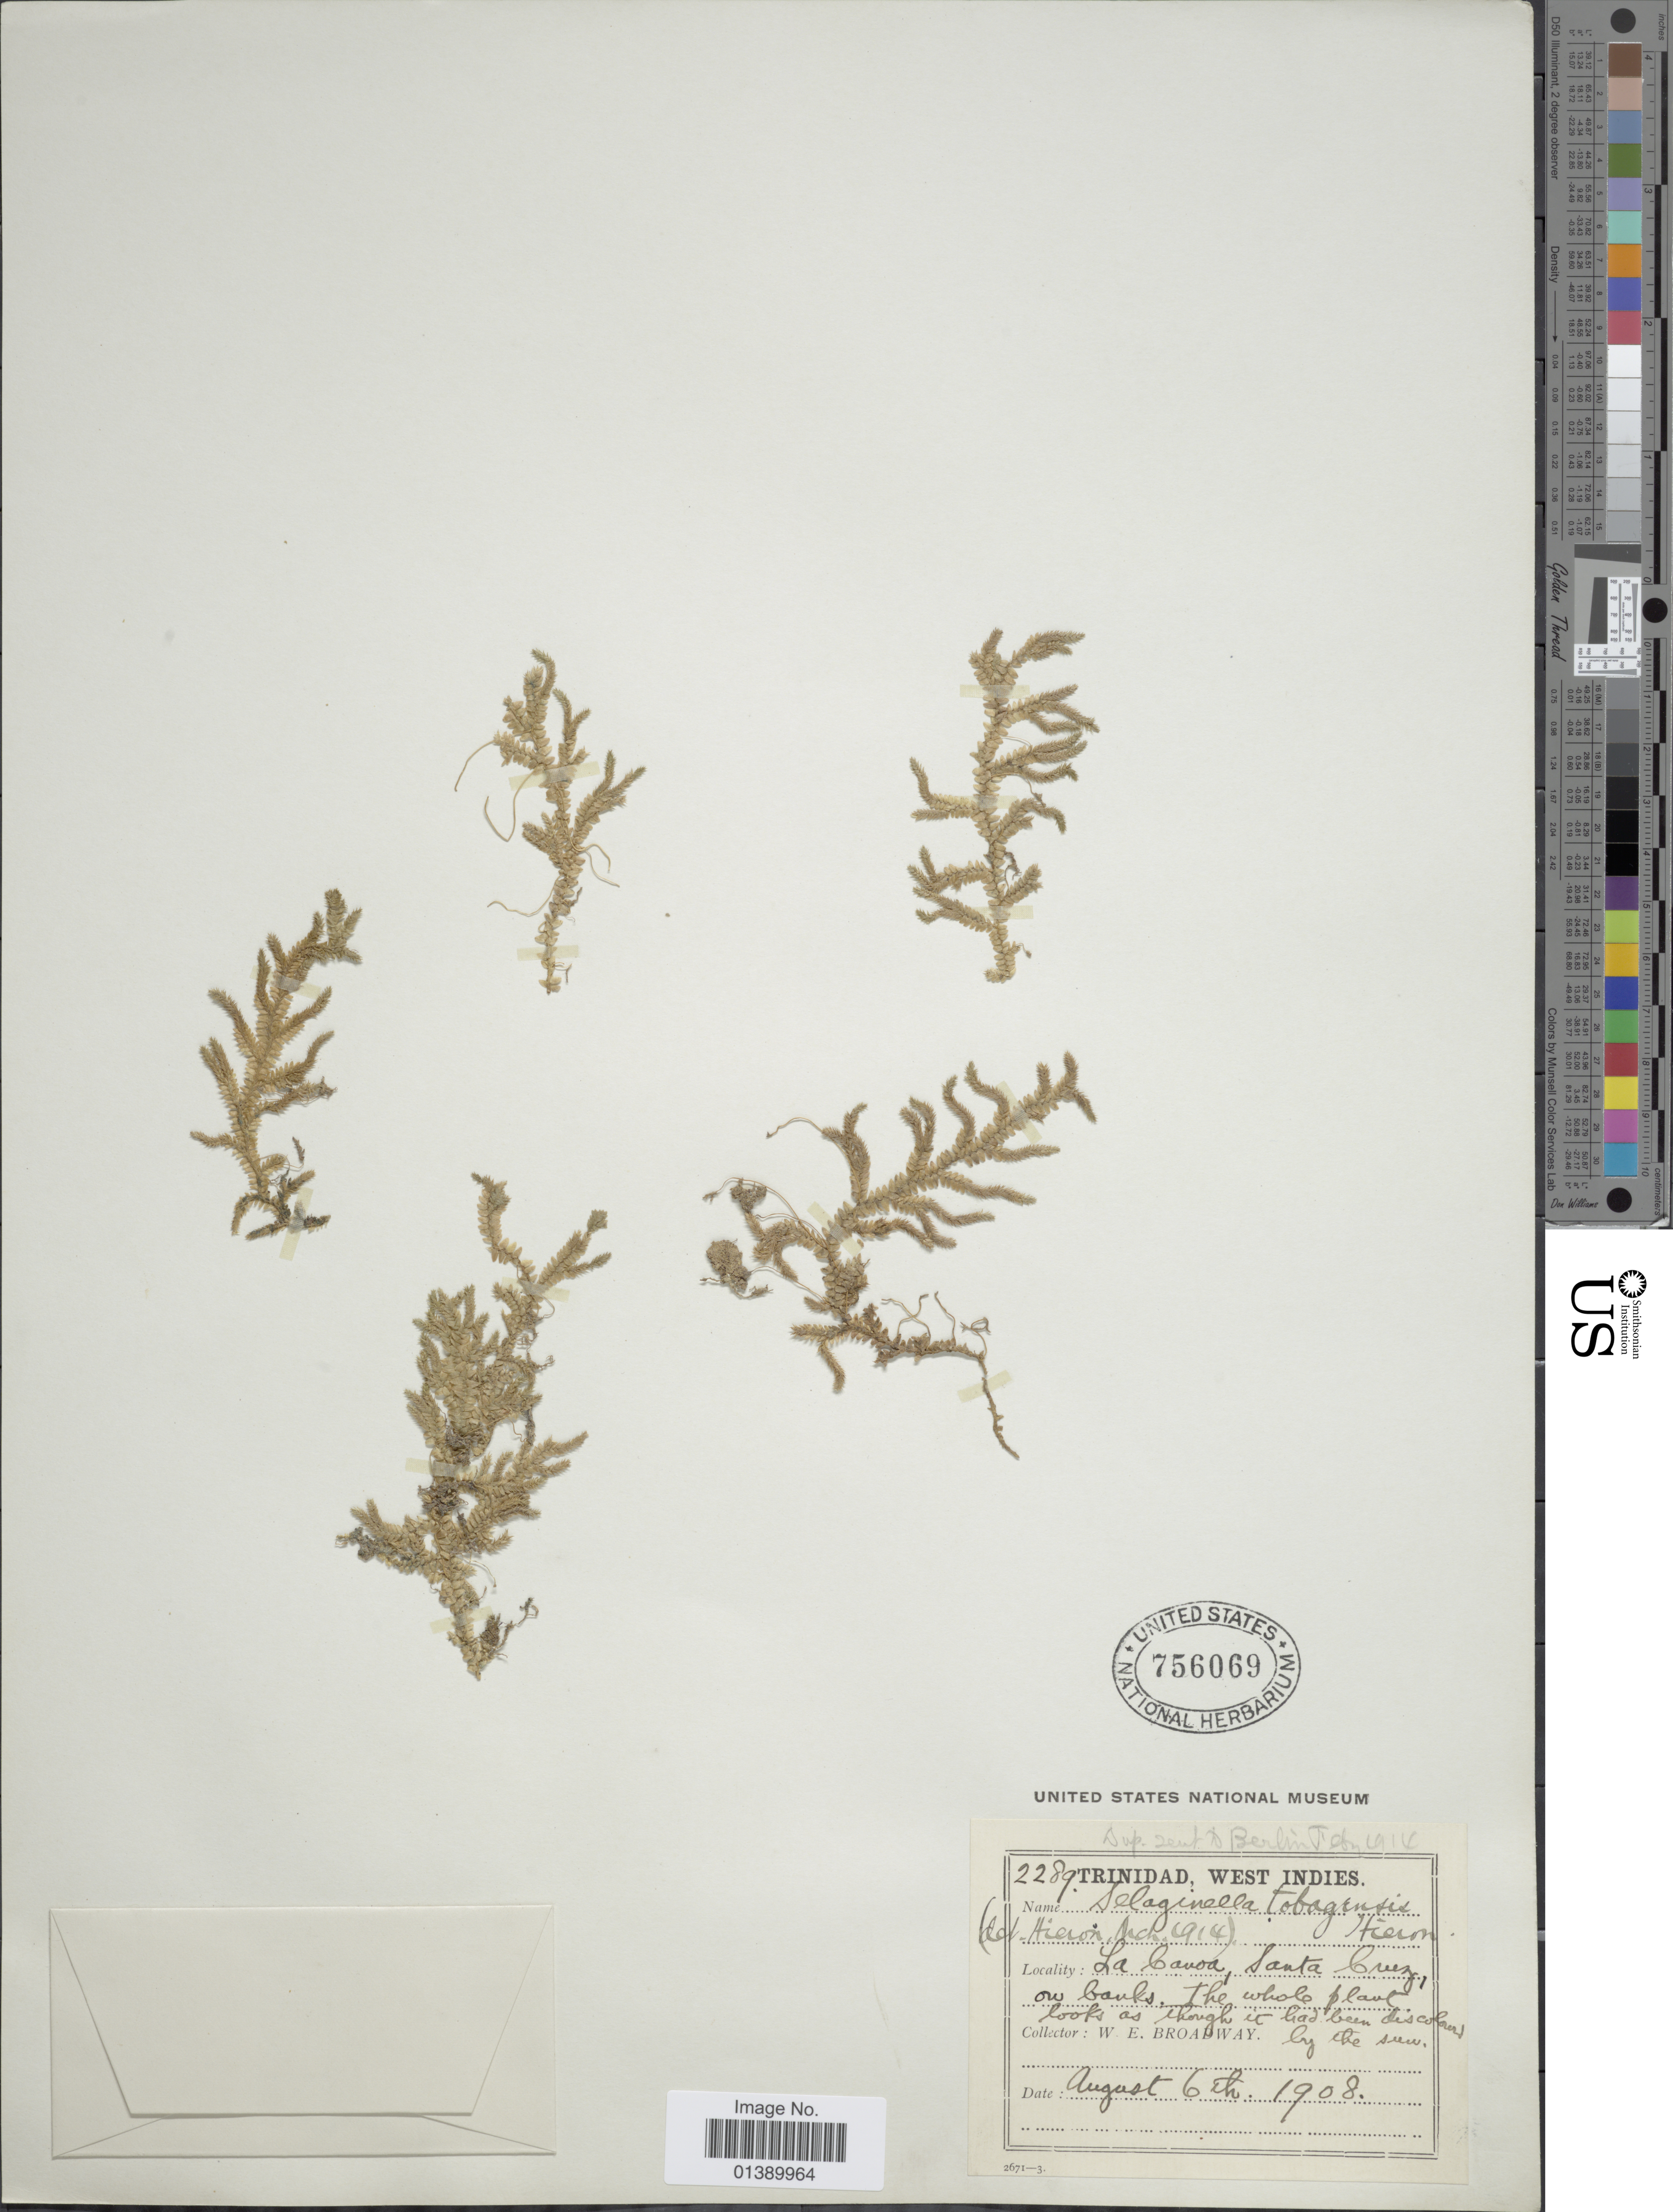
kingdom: Plantae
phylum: Tracheophyta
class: Lycopodiopsida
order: Selaginellales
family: Selaginellaceae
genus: Selaginella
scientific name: Selaginella producta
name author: Baker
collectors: W. E. Broadway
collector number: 2289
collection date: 1908-08-06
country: Trinidad and Tobago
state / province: Trinidad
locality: West Indies, La Canoa, Santa Cruz, on banks.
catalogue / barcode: US 756069